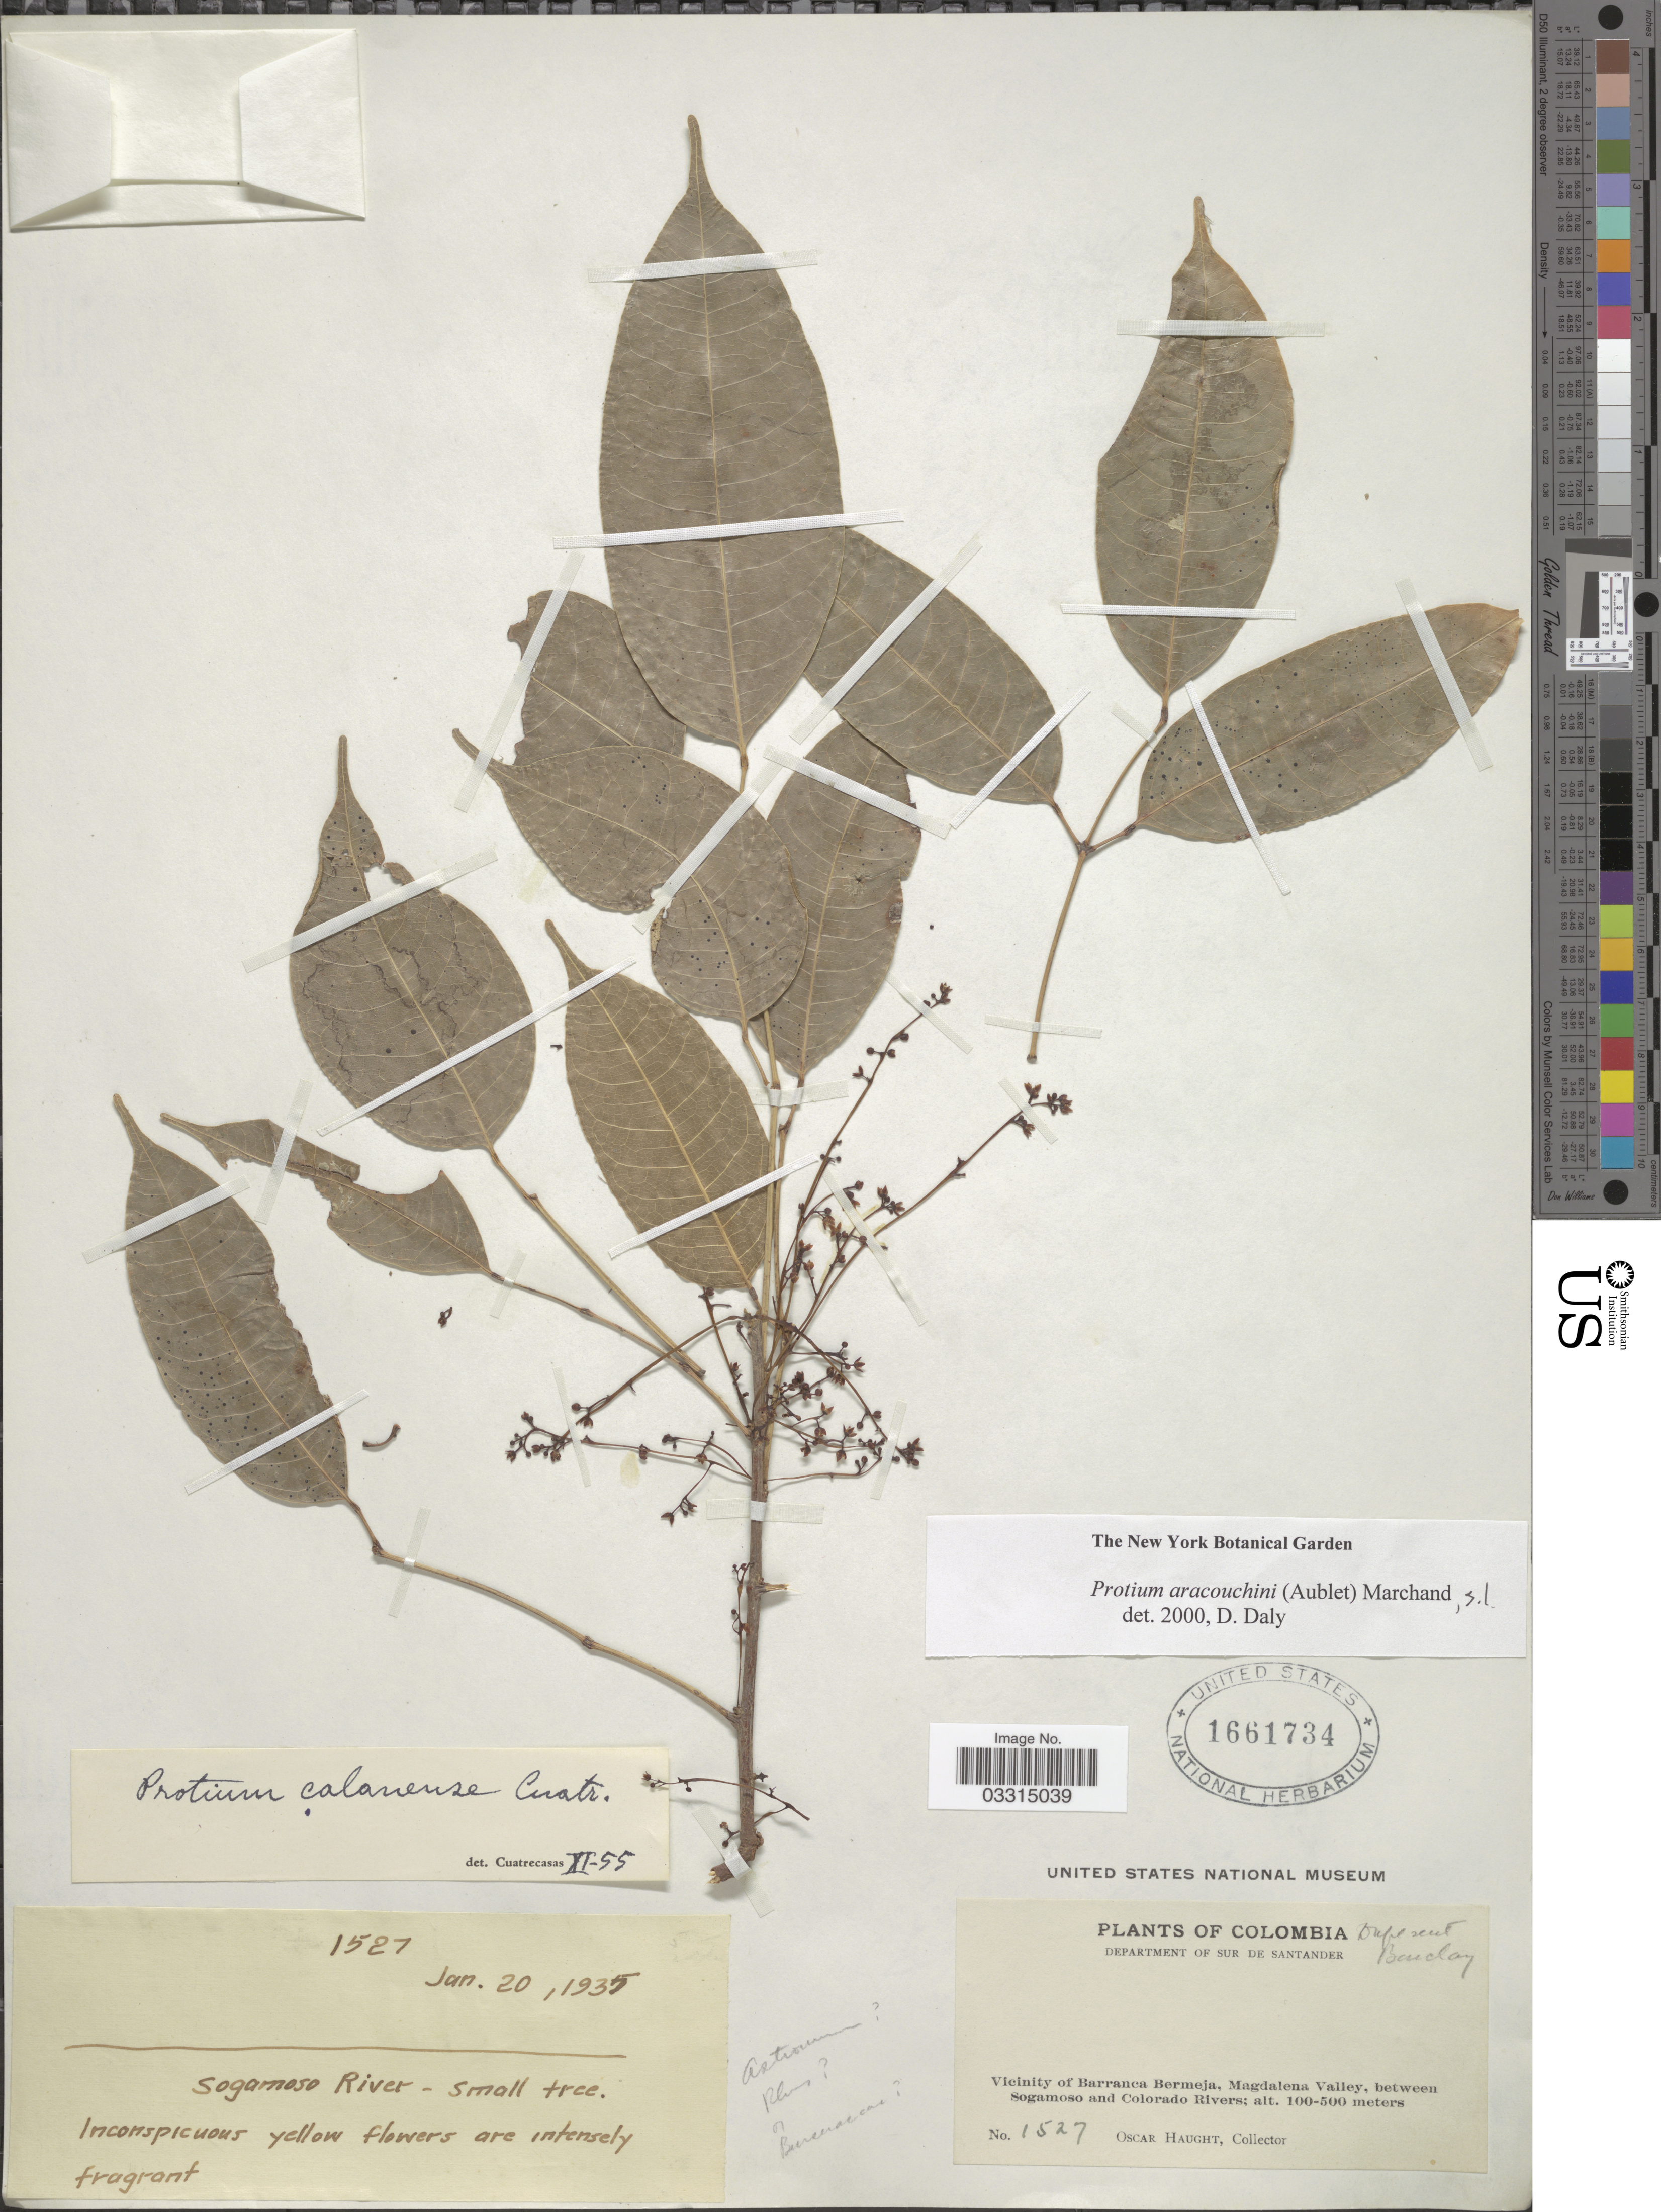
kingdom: Plantae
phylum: Tracheophyta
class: Magnoliopsida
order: Sapindales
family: Burseraceae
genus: Protium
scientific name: Protium aracouchini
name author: (Aubl.) Marchand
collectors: O. Haught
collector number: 1527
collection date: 1935-01-20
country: Colombia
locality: Department of Sur de Santander. Vicinity of Barranca Bermeja, Magdalena Valley, between Sogamoso and Colorado Rivers.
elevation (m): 100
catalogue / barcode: US 1661734